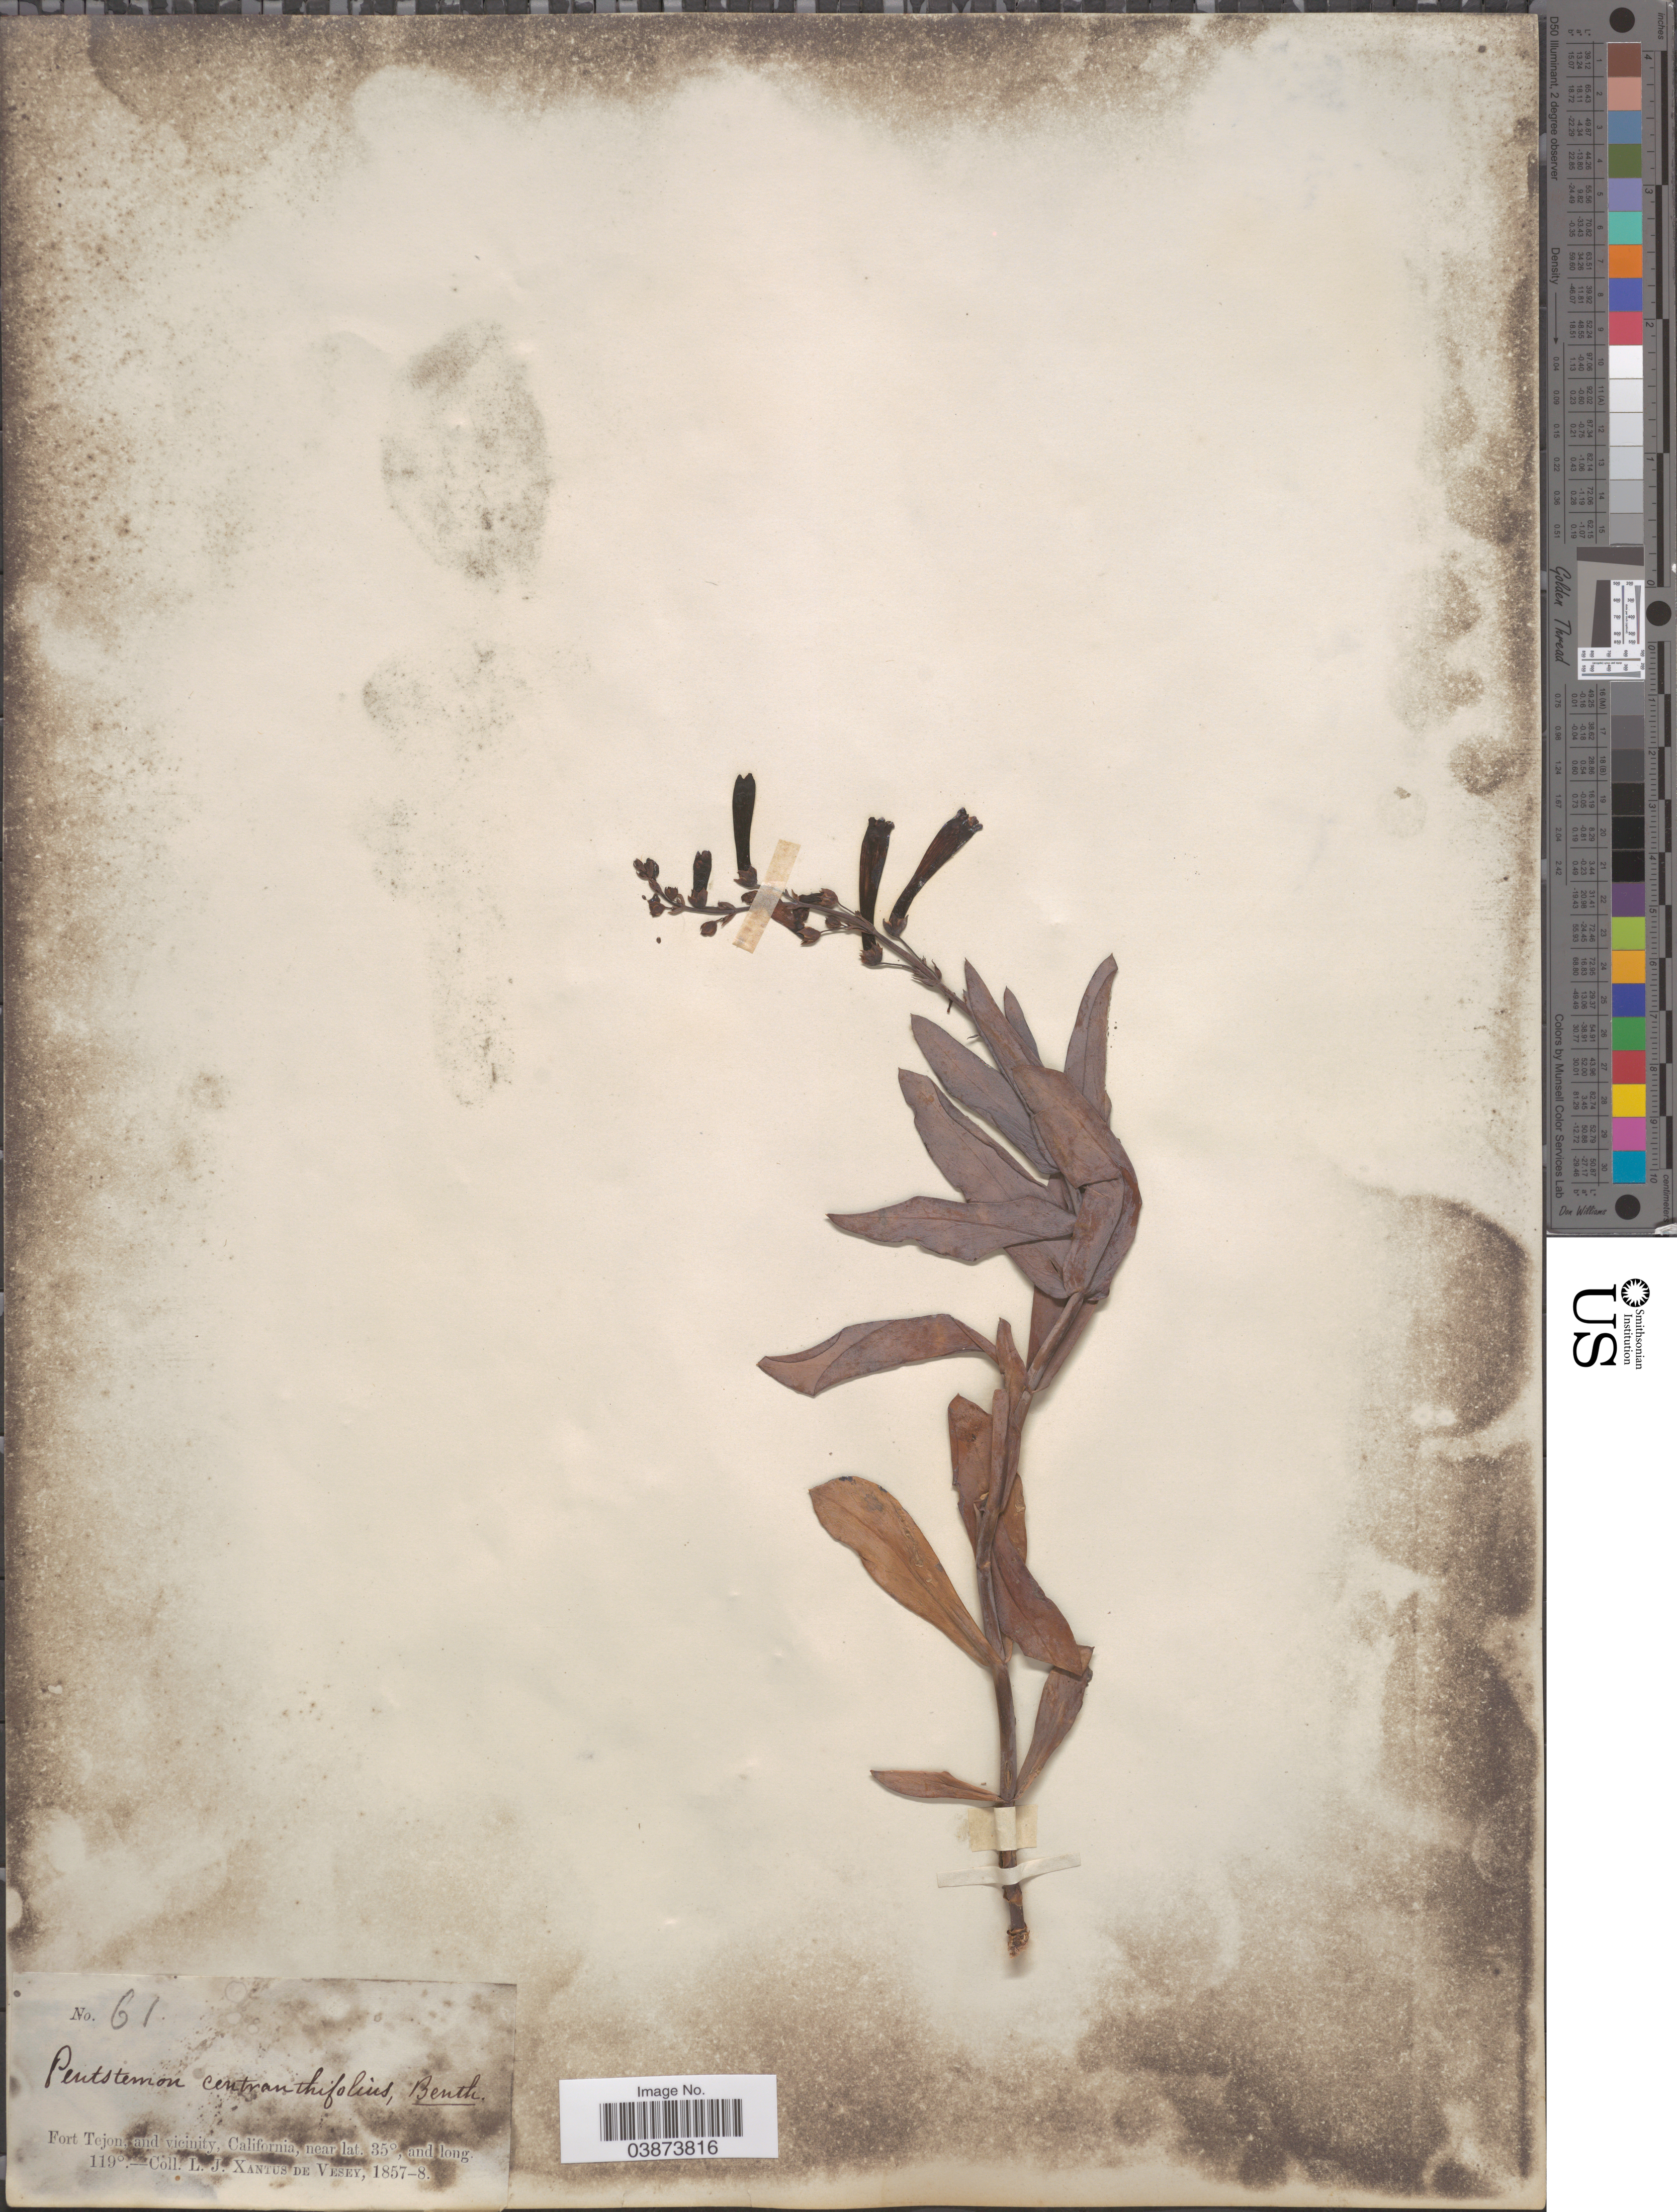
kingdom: Plantae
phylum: Tracheophyta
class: Magnoliopsida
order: Lamiales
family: Plantaginaceae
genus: Penstemon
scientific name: Penstemon centranthifolius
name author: Benth.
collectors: L. Xantus de Vesey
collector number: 61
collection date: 1857/1858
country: United States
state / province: California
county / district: Kern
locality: Fort Tejon, and vicinity.